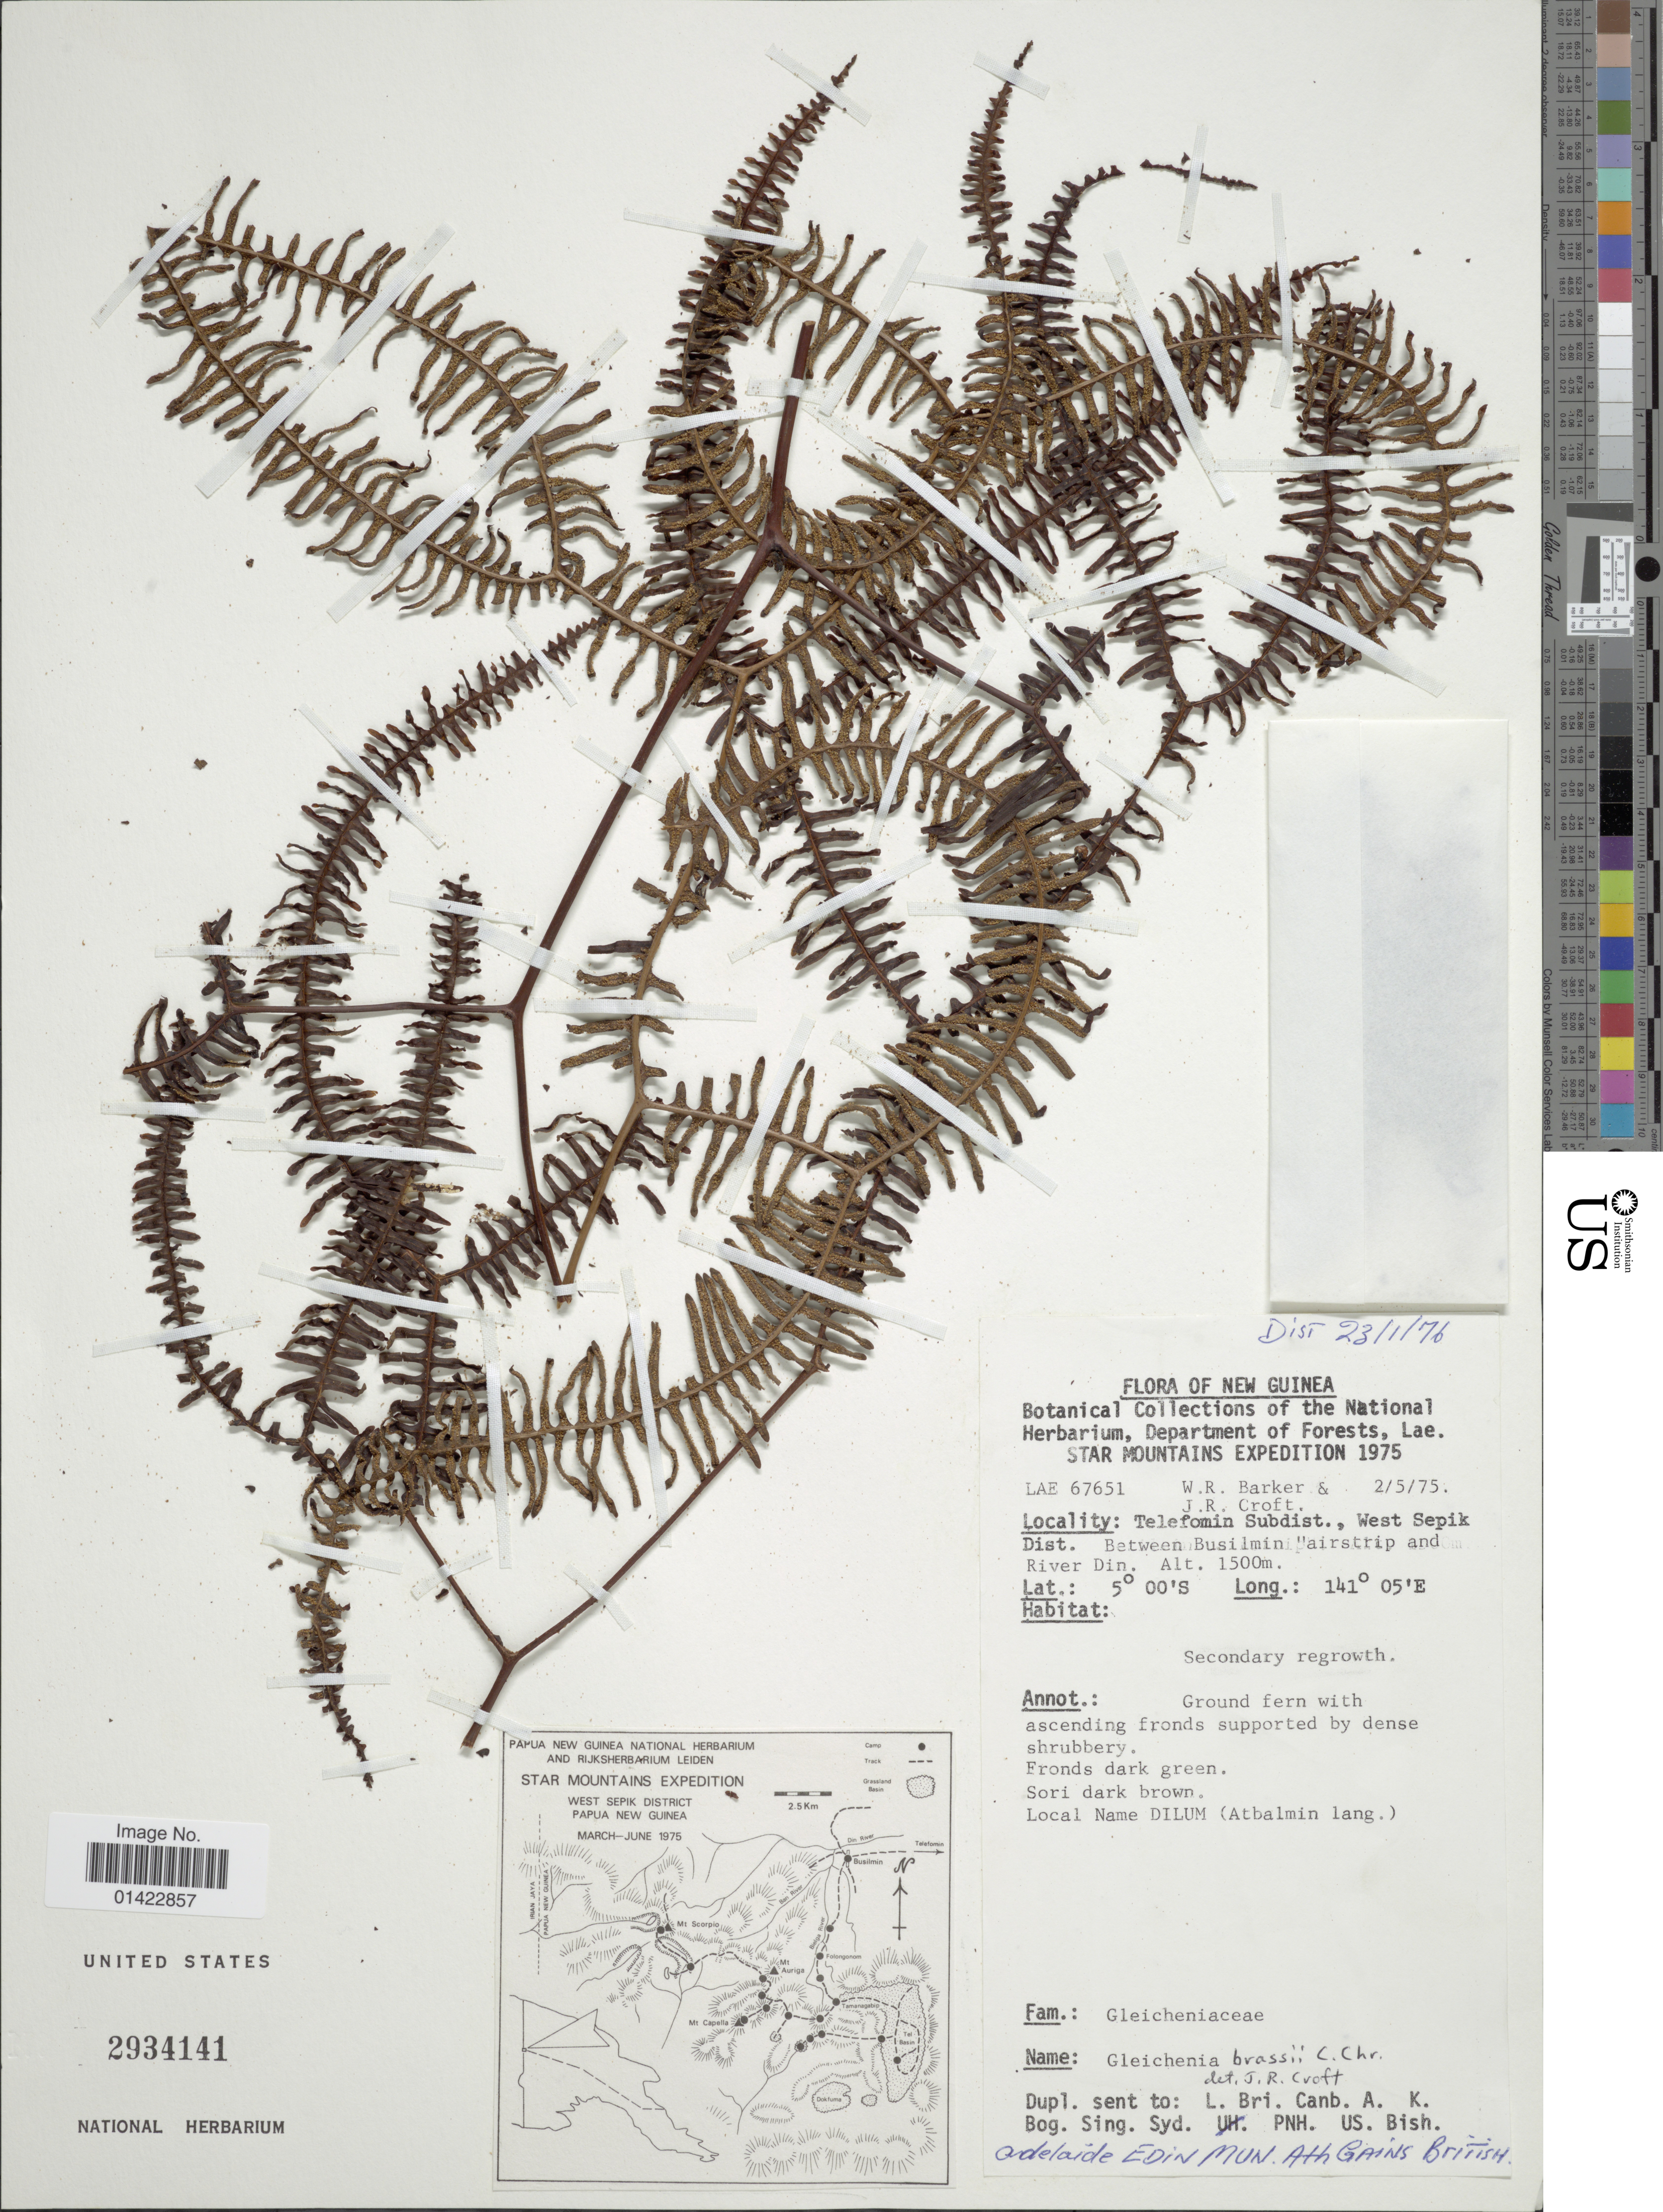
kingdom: Plantae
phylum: Tracheophyta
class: Polypodiopsida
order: Gleicheniales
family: Gleicheniaceae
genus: Sticherus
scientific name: Sticherus brassii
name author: (C. Chr.) Copel.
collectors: W. R. Barker & J. R. Croft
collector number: LAE 67651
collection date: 1975-05-02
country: Papua New Guinea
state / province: Sandaun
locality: Telefomin Subdist., West Sepik. Between Busilmini airstrip and River Din.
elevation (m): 1500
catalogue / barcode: US 2934141